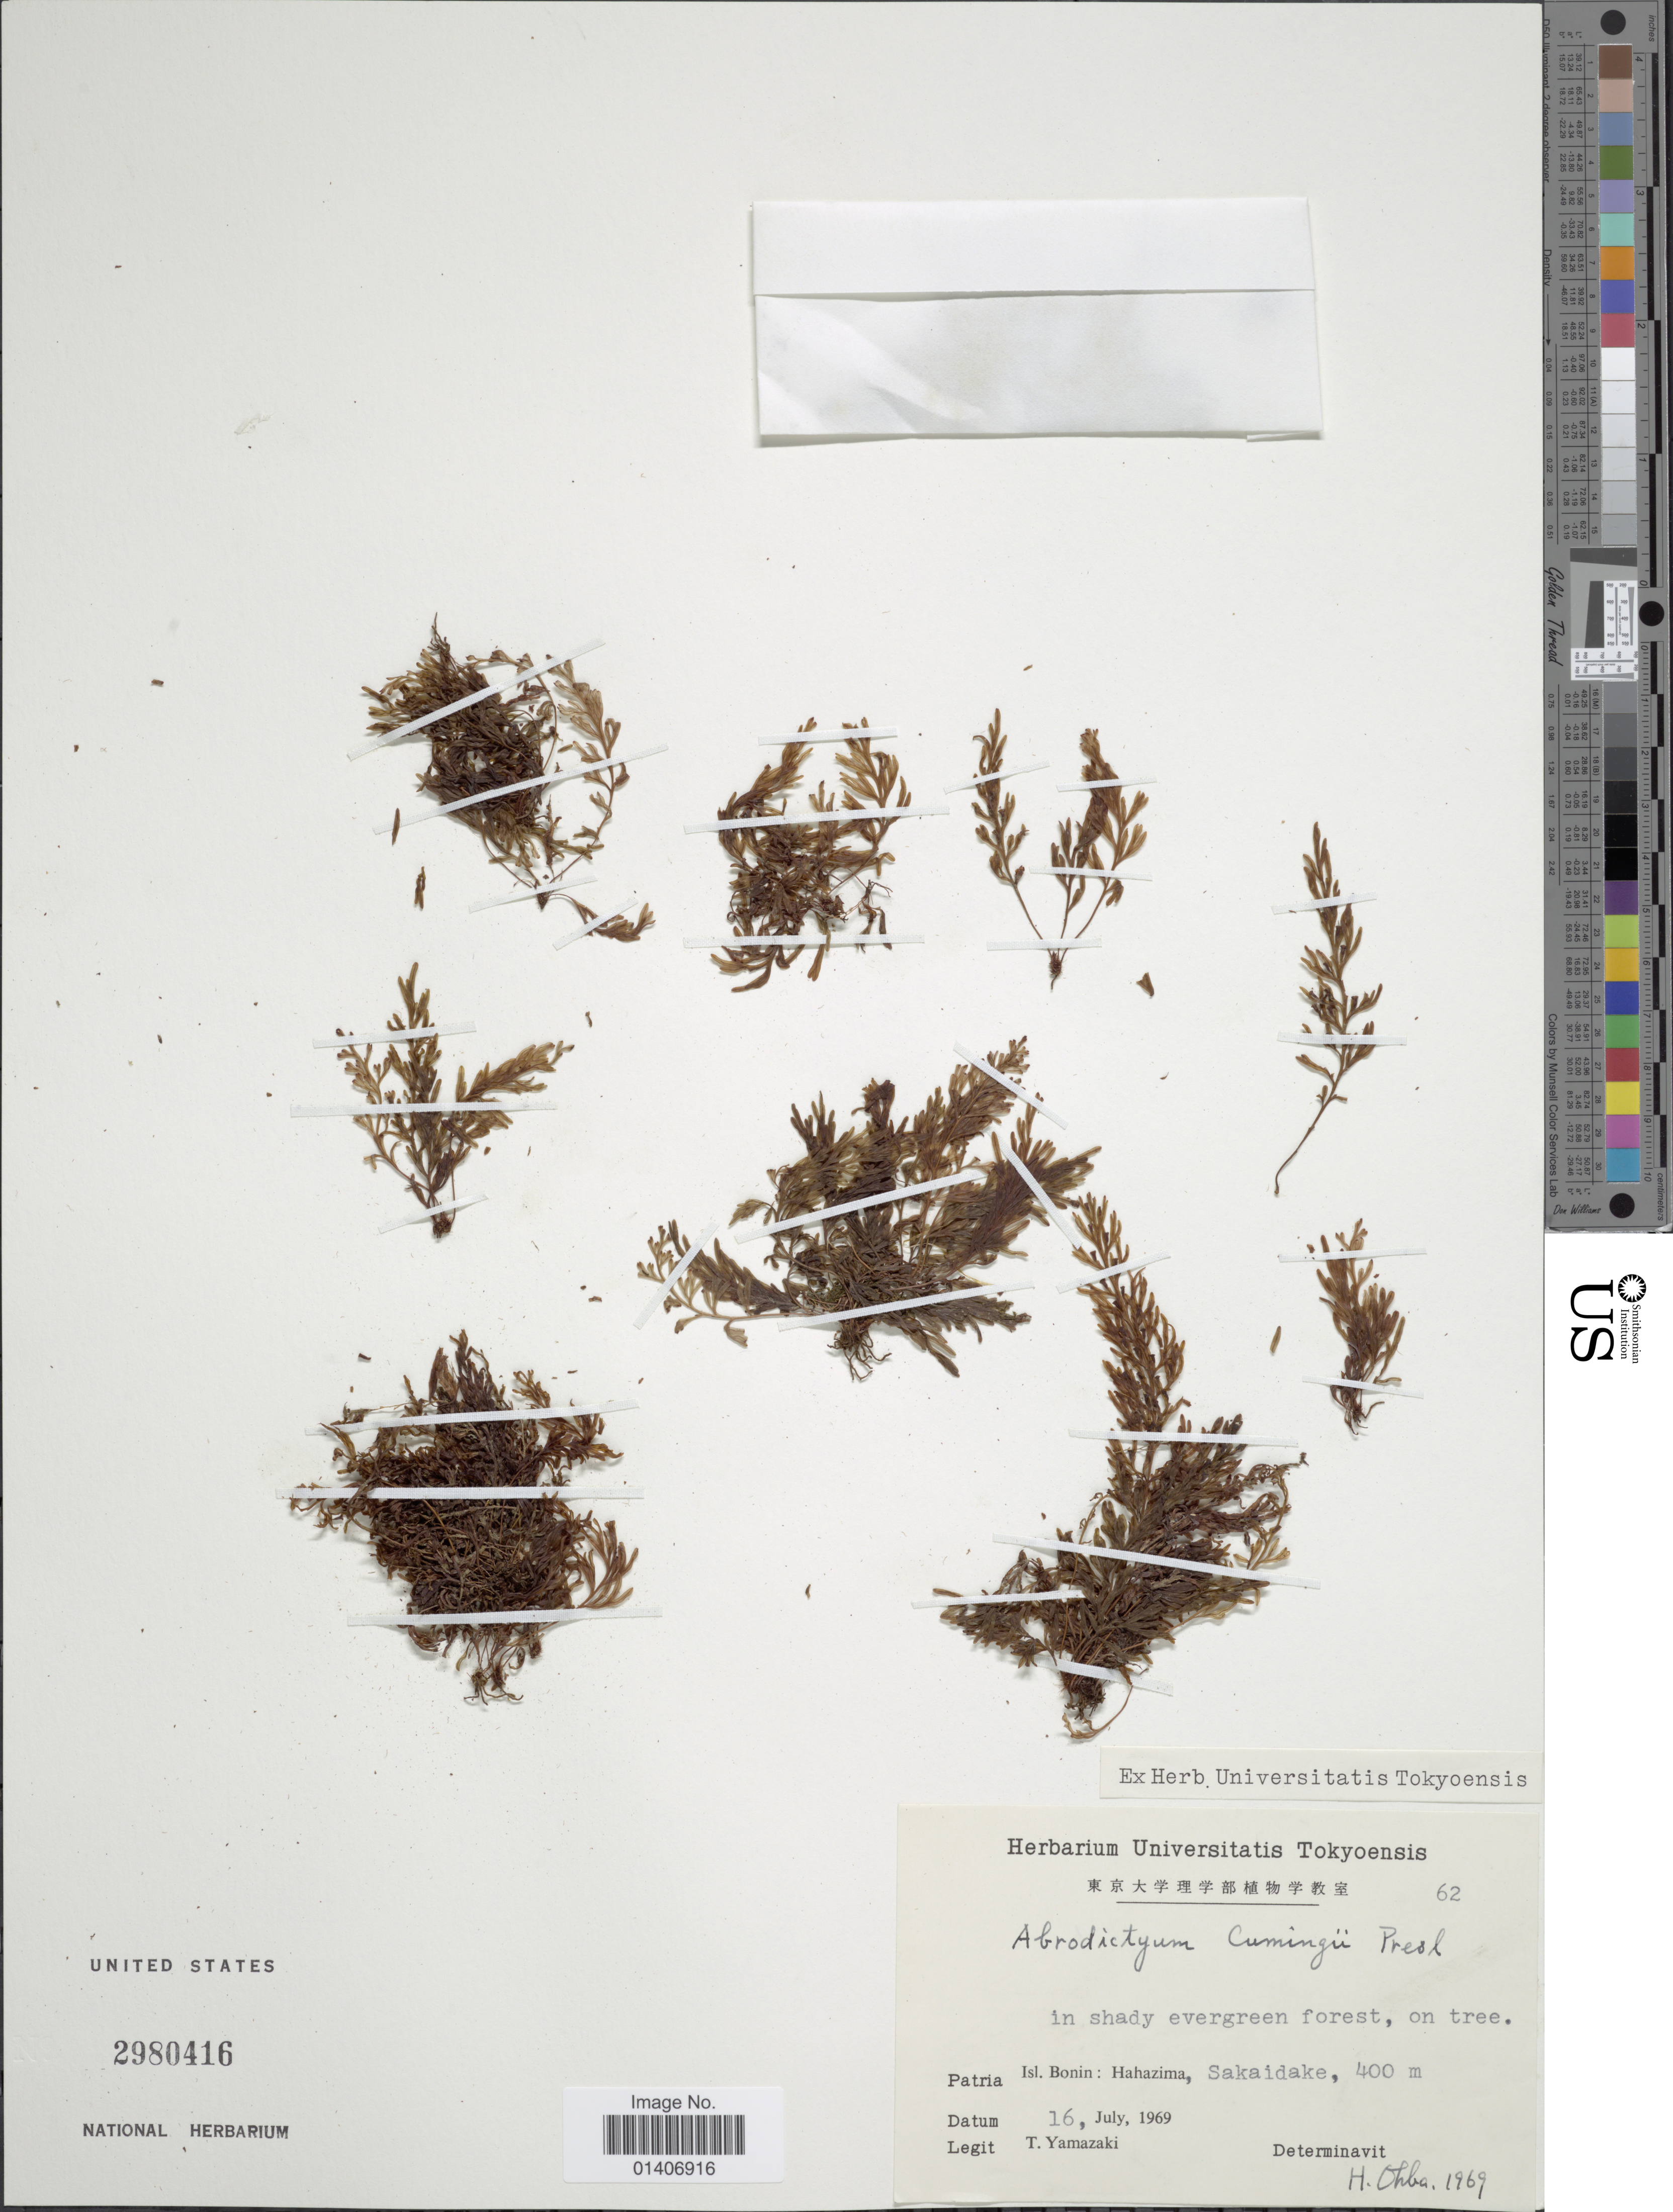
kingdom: Plantae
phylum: Tracheophyta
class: Polypodiopsida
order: Hymenophyllales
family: Hymenophyllaceae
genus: Abrodictyum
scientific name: Abrodictyum cumingii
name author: C. Presl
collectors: T. Yamazaki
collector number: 62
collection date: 1969-07-16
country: Japan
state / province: Tokyo, Federal City of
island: Bonin Islands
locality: In shady evergreen forest, Is. Bonin: Hahazima, Sakaidake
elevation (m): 400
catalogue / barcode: US 2980416